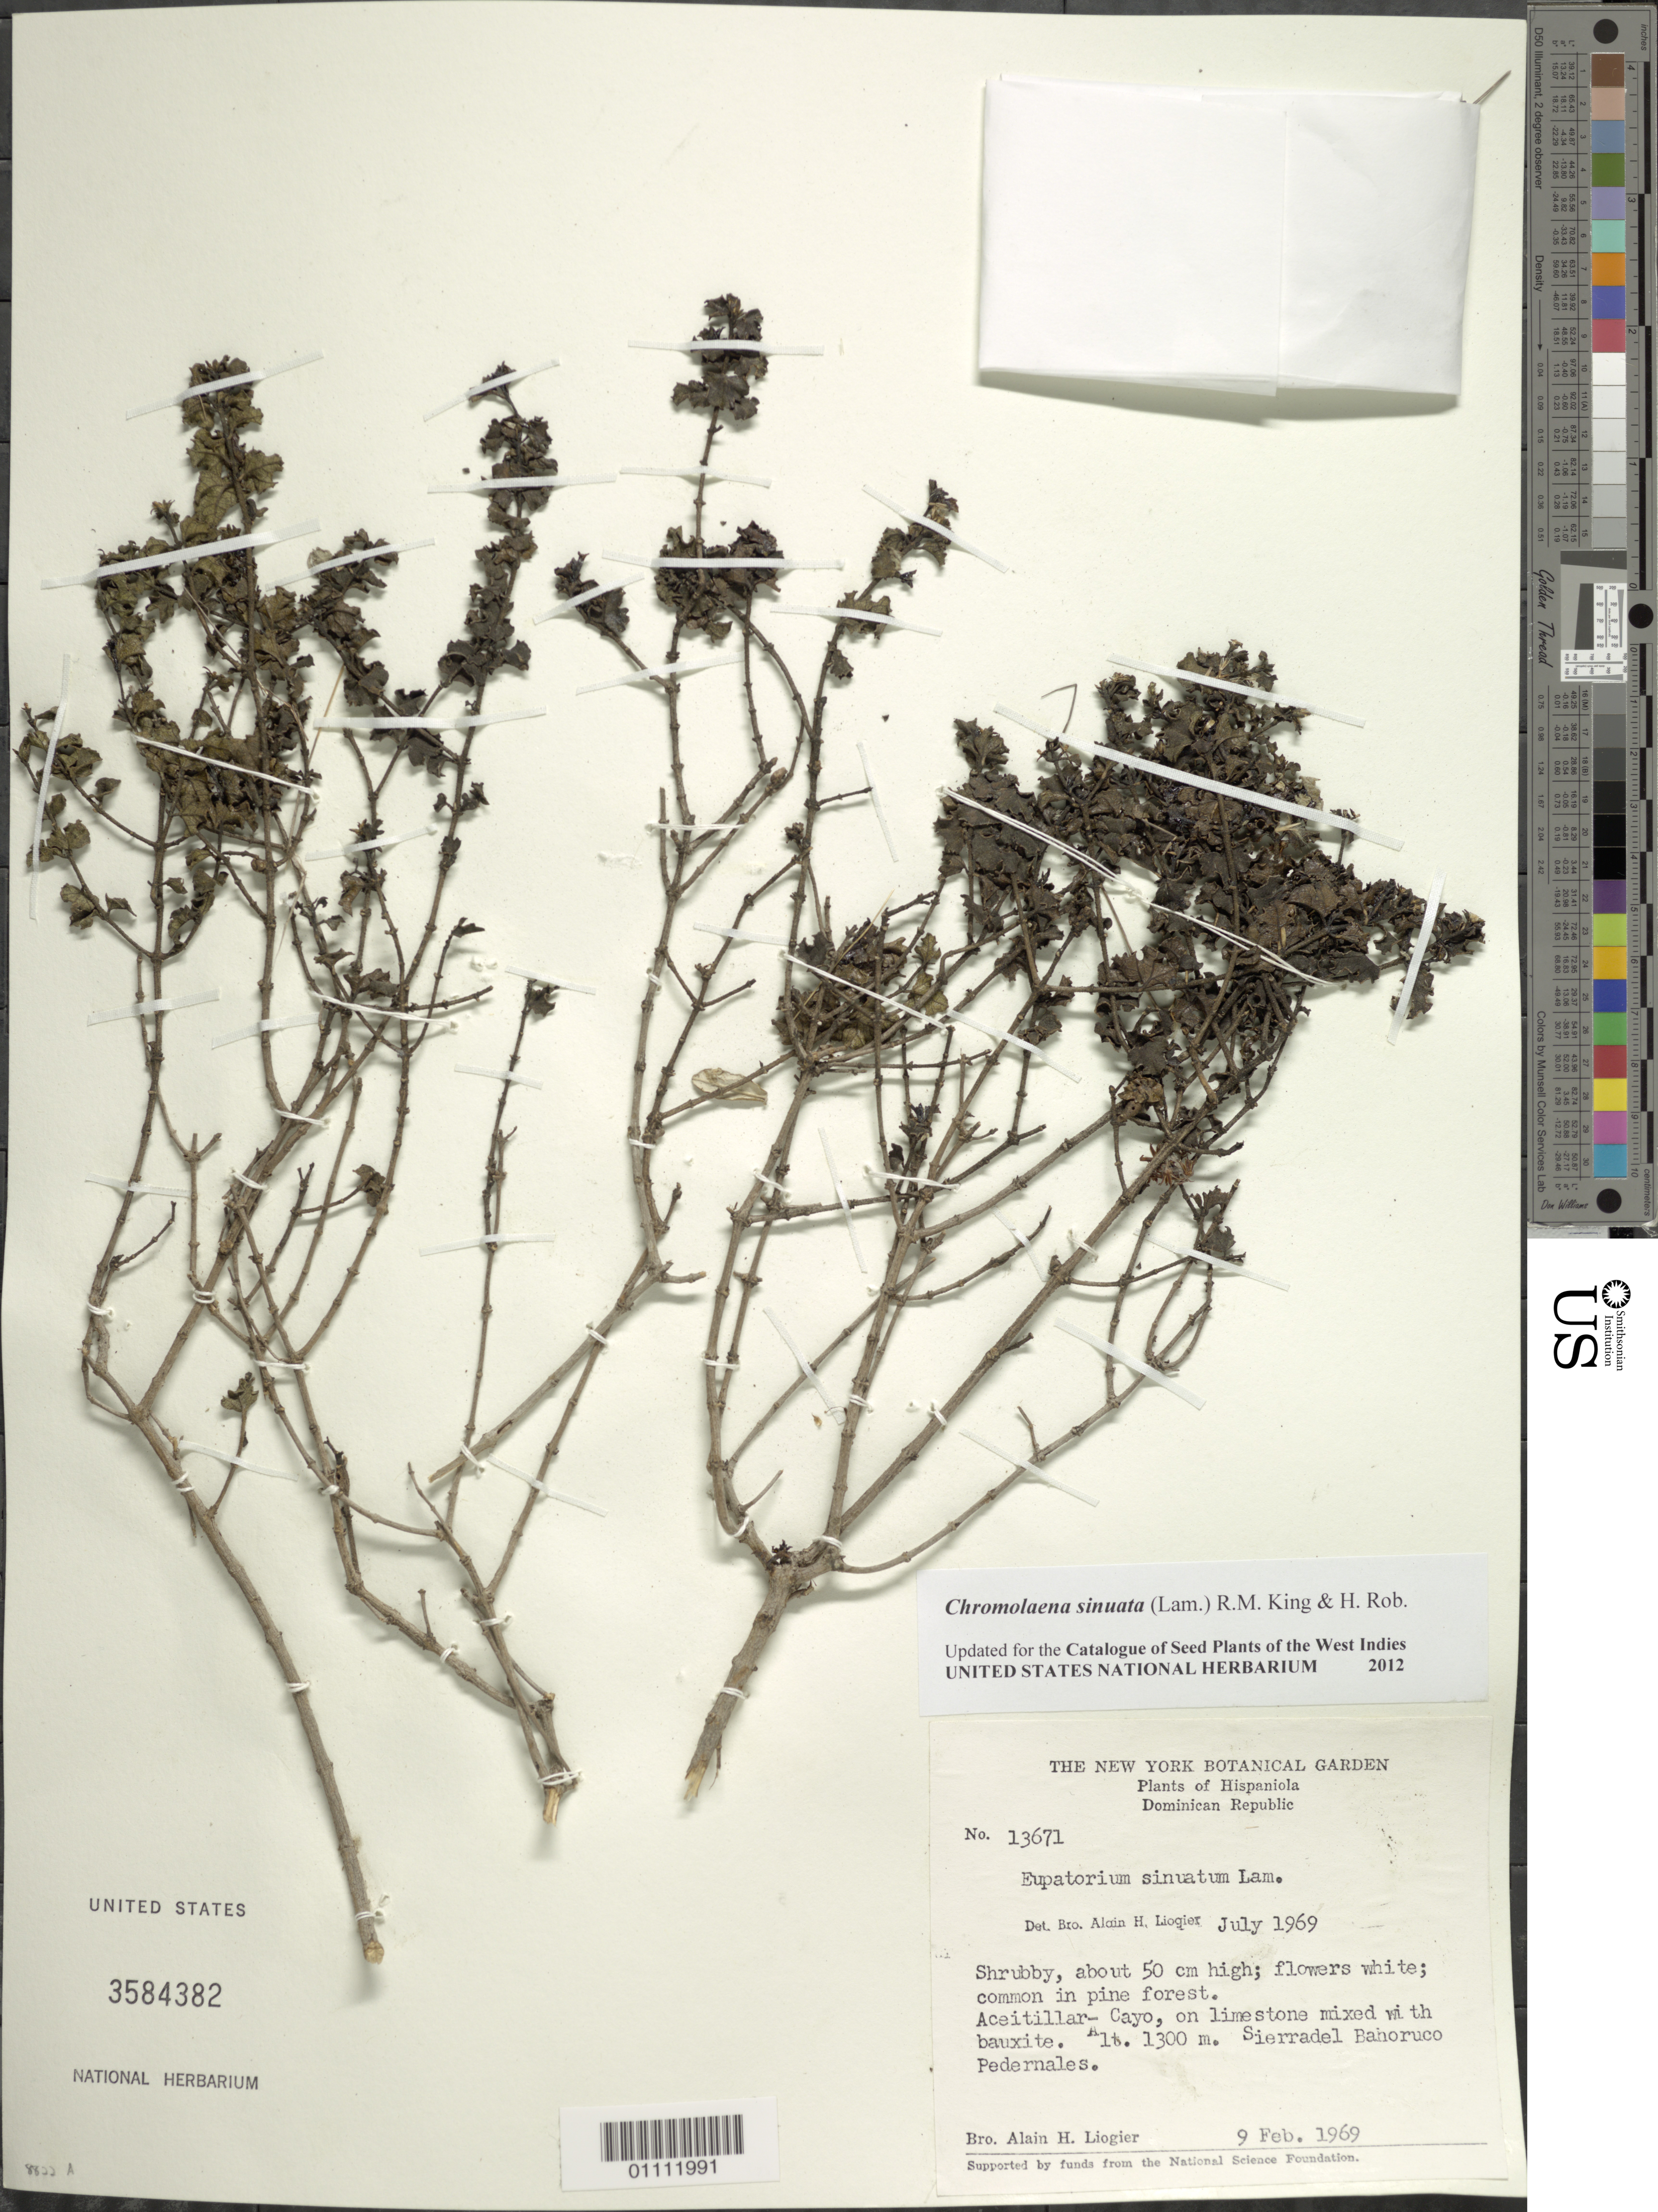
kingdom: Plantae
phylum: Tracheophyta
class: Magnoliopsida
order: Asterales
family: Asteraceae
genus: Chromolaena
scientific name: Chromolaena sinuata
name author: (Lam.) R.M. King & H. Rob.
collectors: A. H. Liogier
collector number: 13671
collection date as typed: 09 Feb 1969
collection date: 1969-02-09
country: Dominican Republic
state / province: Pedernales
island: Hispaniola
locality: Sierra del Bahoruco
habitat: Common in pine forest; on limestone mixed with bauxite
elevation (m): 1300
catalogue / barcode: US 3584382